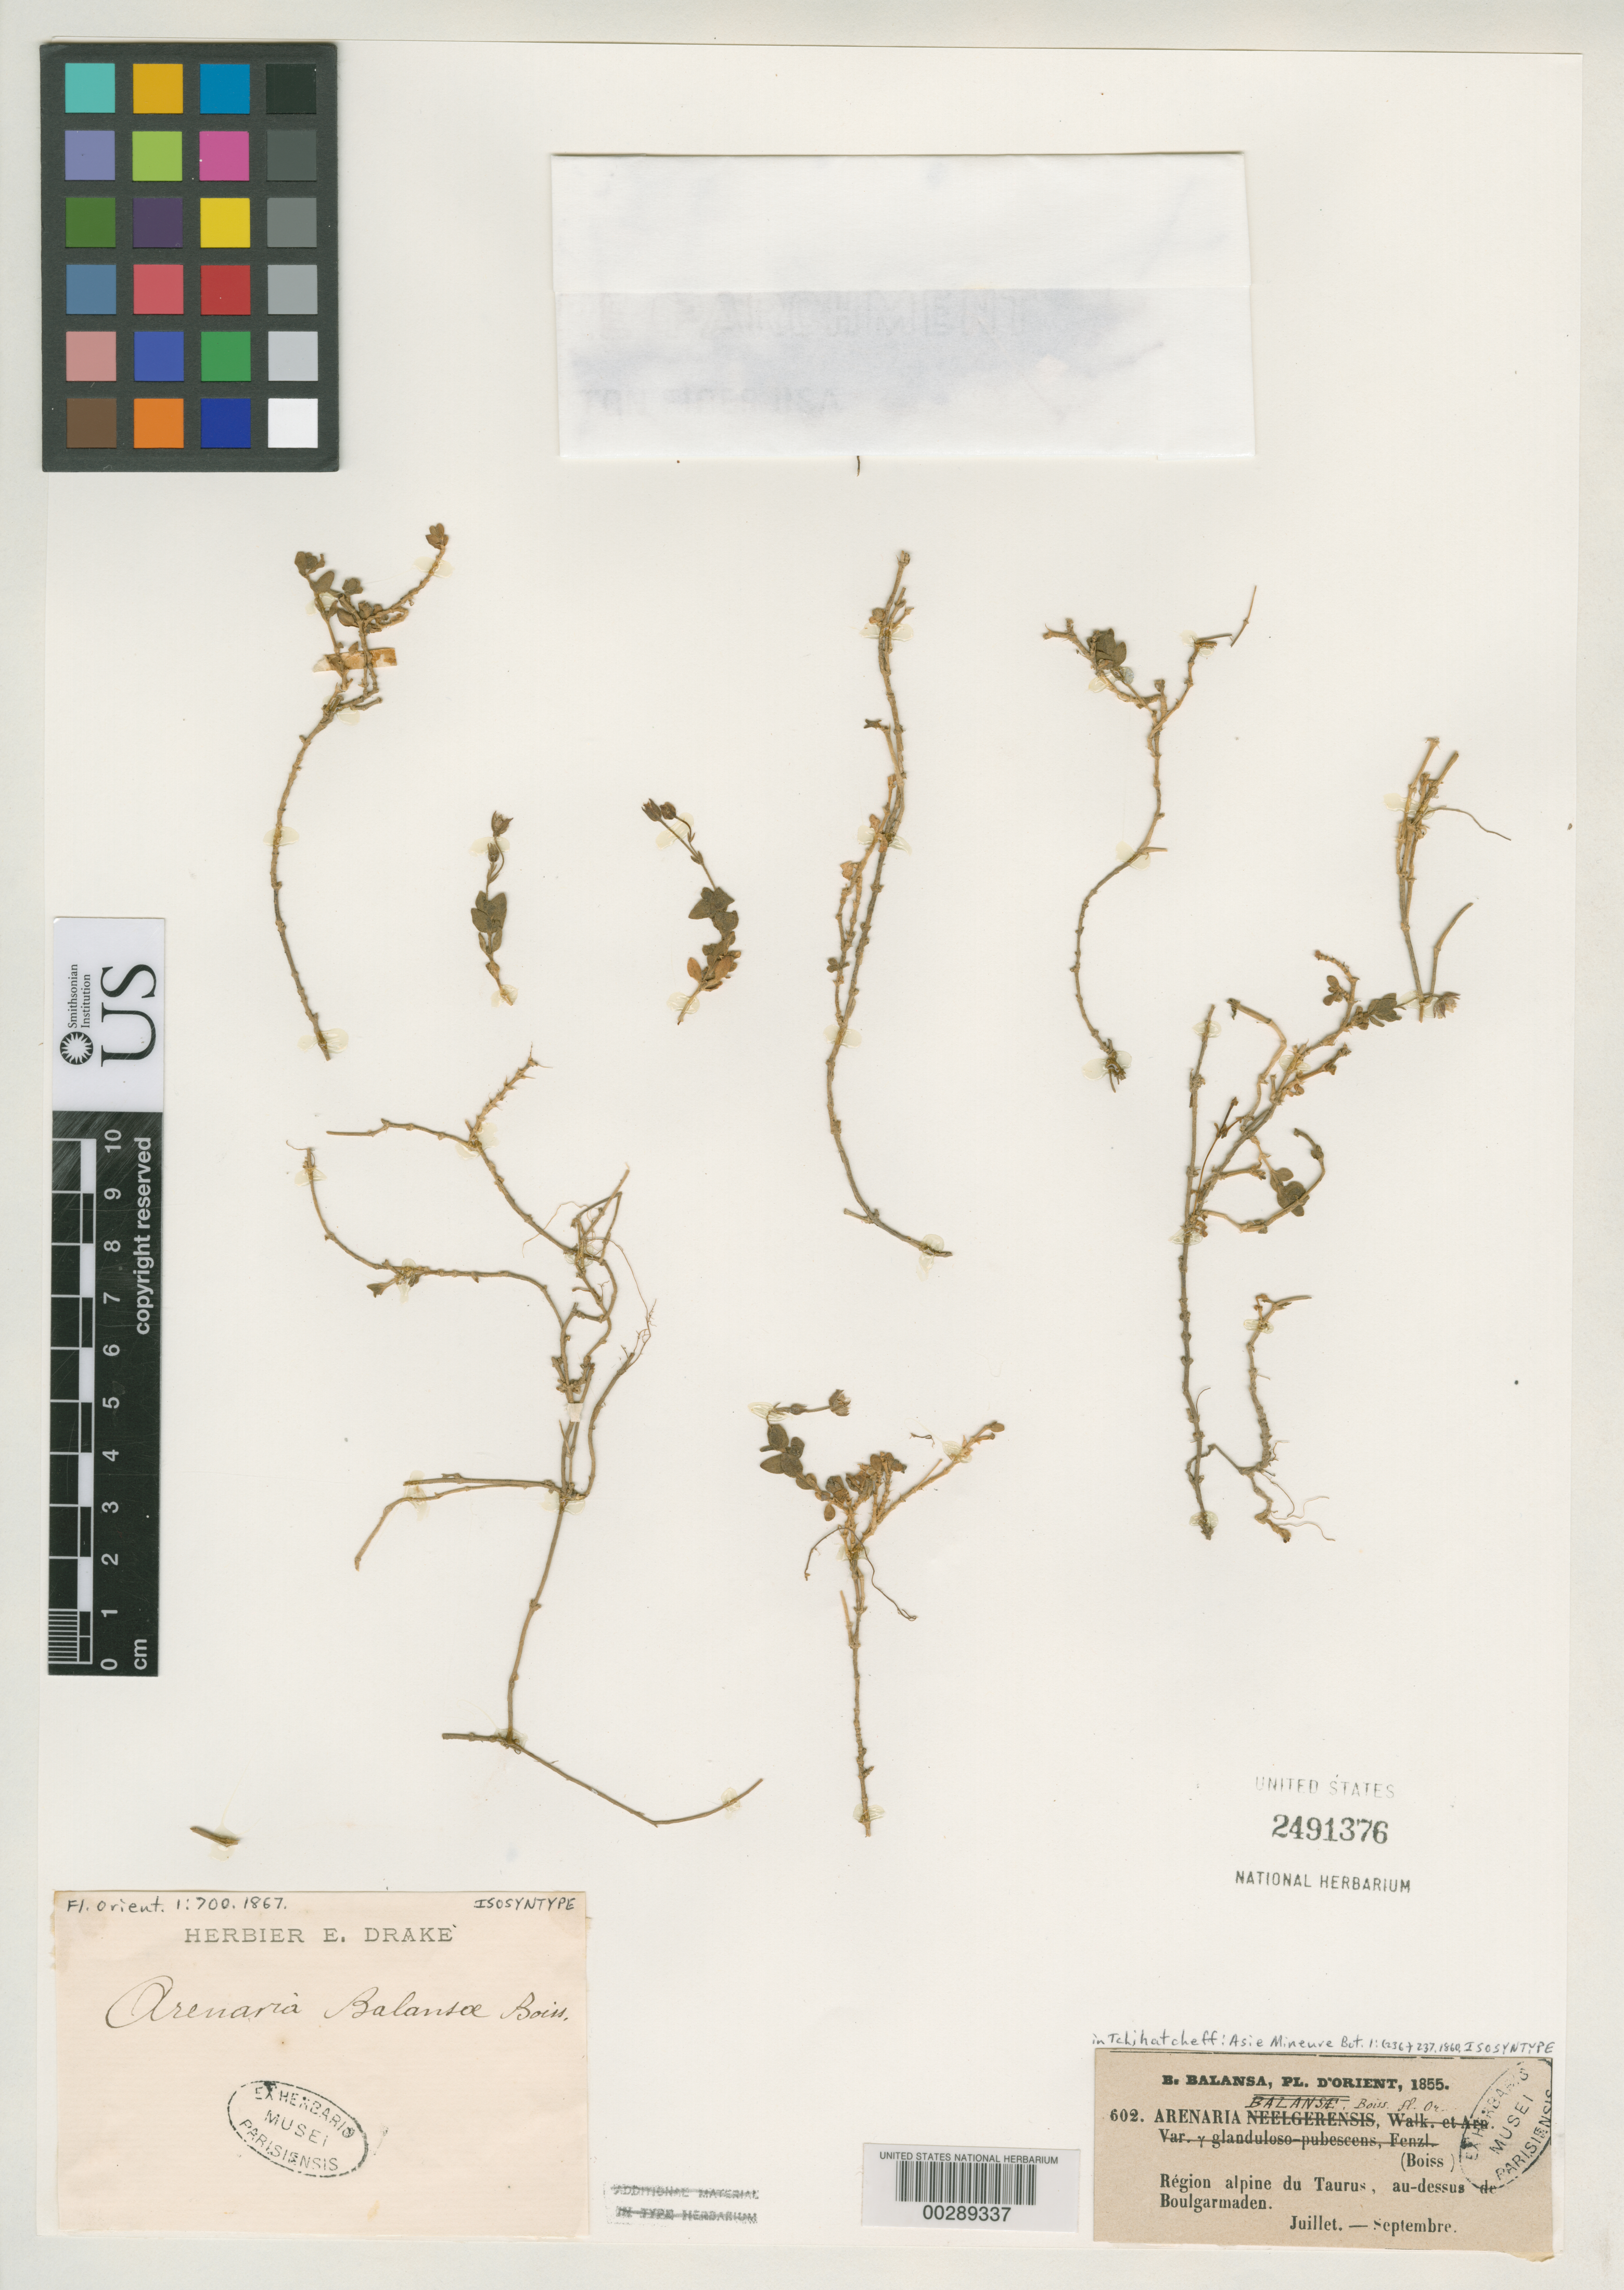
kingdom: Plantae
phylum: Tracheophyta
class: Magnoliopsida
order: Caryophyllales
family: Caryophyllaceae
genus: Arenaria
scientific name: Arenaria neelgherrensis var. glanduloso-pubescens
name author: Fenzl in Tchich.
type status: Isosyntype; Isolectotype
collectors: B. Balansa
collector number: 602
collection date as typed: Jul 1855 to -- Sep 1855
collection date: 1855-07/1855-09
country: Turkey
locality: Région alpine du Taurus, au-dessus de Boulgarmaden.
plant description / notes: Also a type of Arenaria balansae Boiss.; Fl. Turkey (2: 22, 1967) cites lectotype collection "region alpine du Taurus au-dessus de Boulgar-maaden, vii-ix 1852, Balansa 602".; Also a type of Arenaria neelgherensis var. glanduloso-pubescens Fenzl.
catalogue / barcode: US 2491376